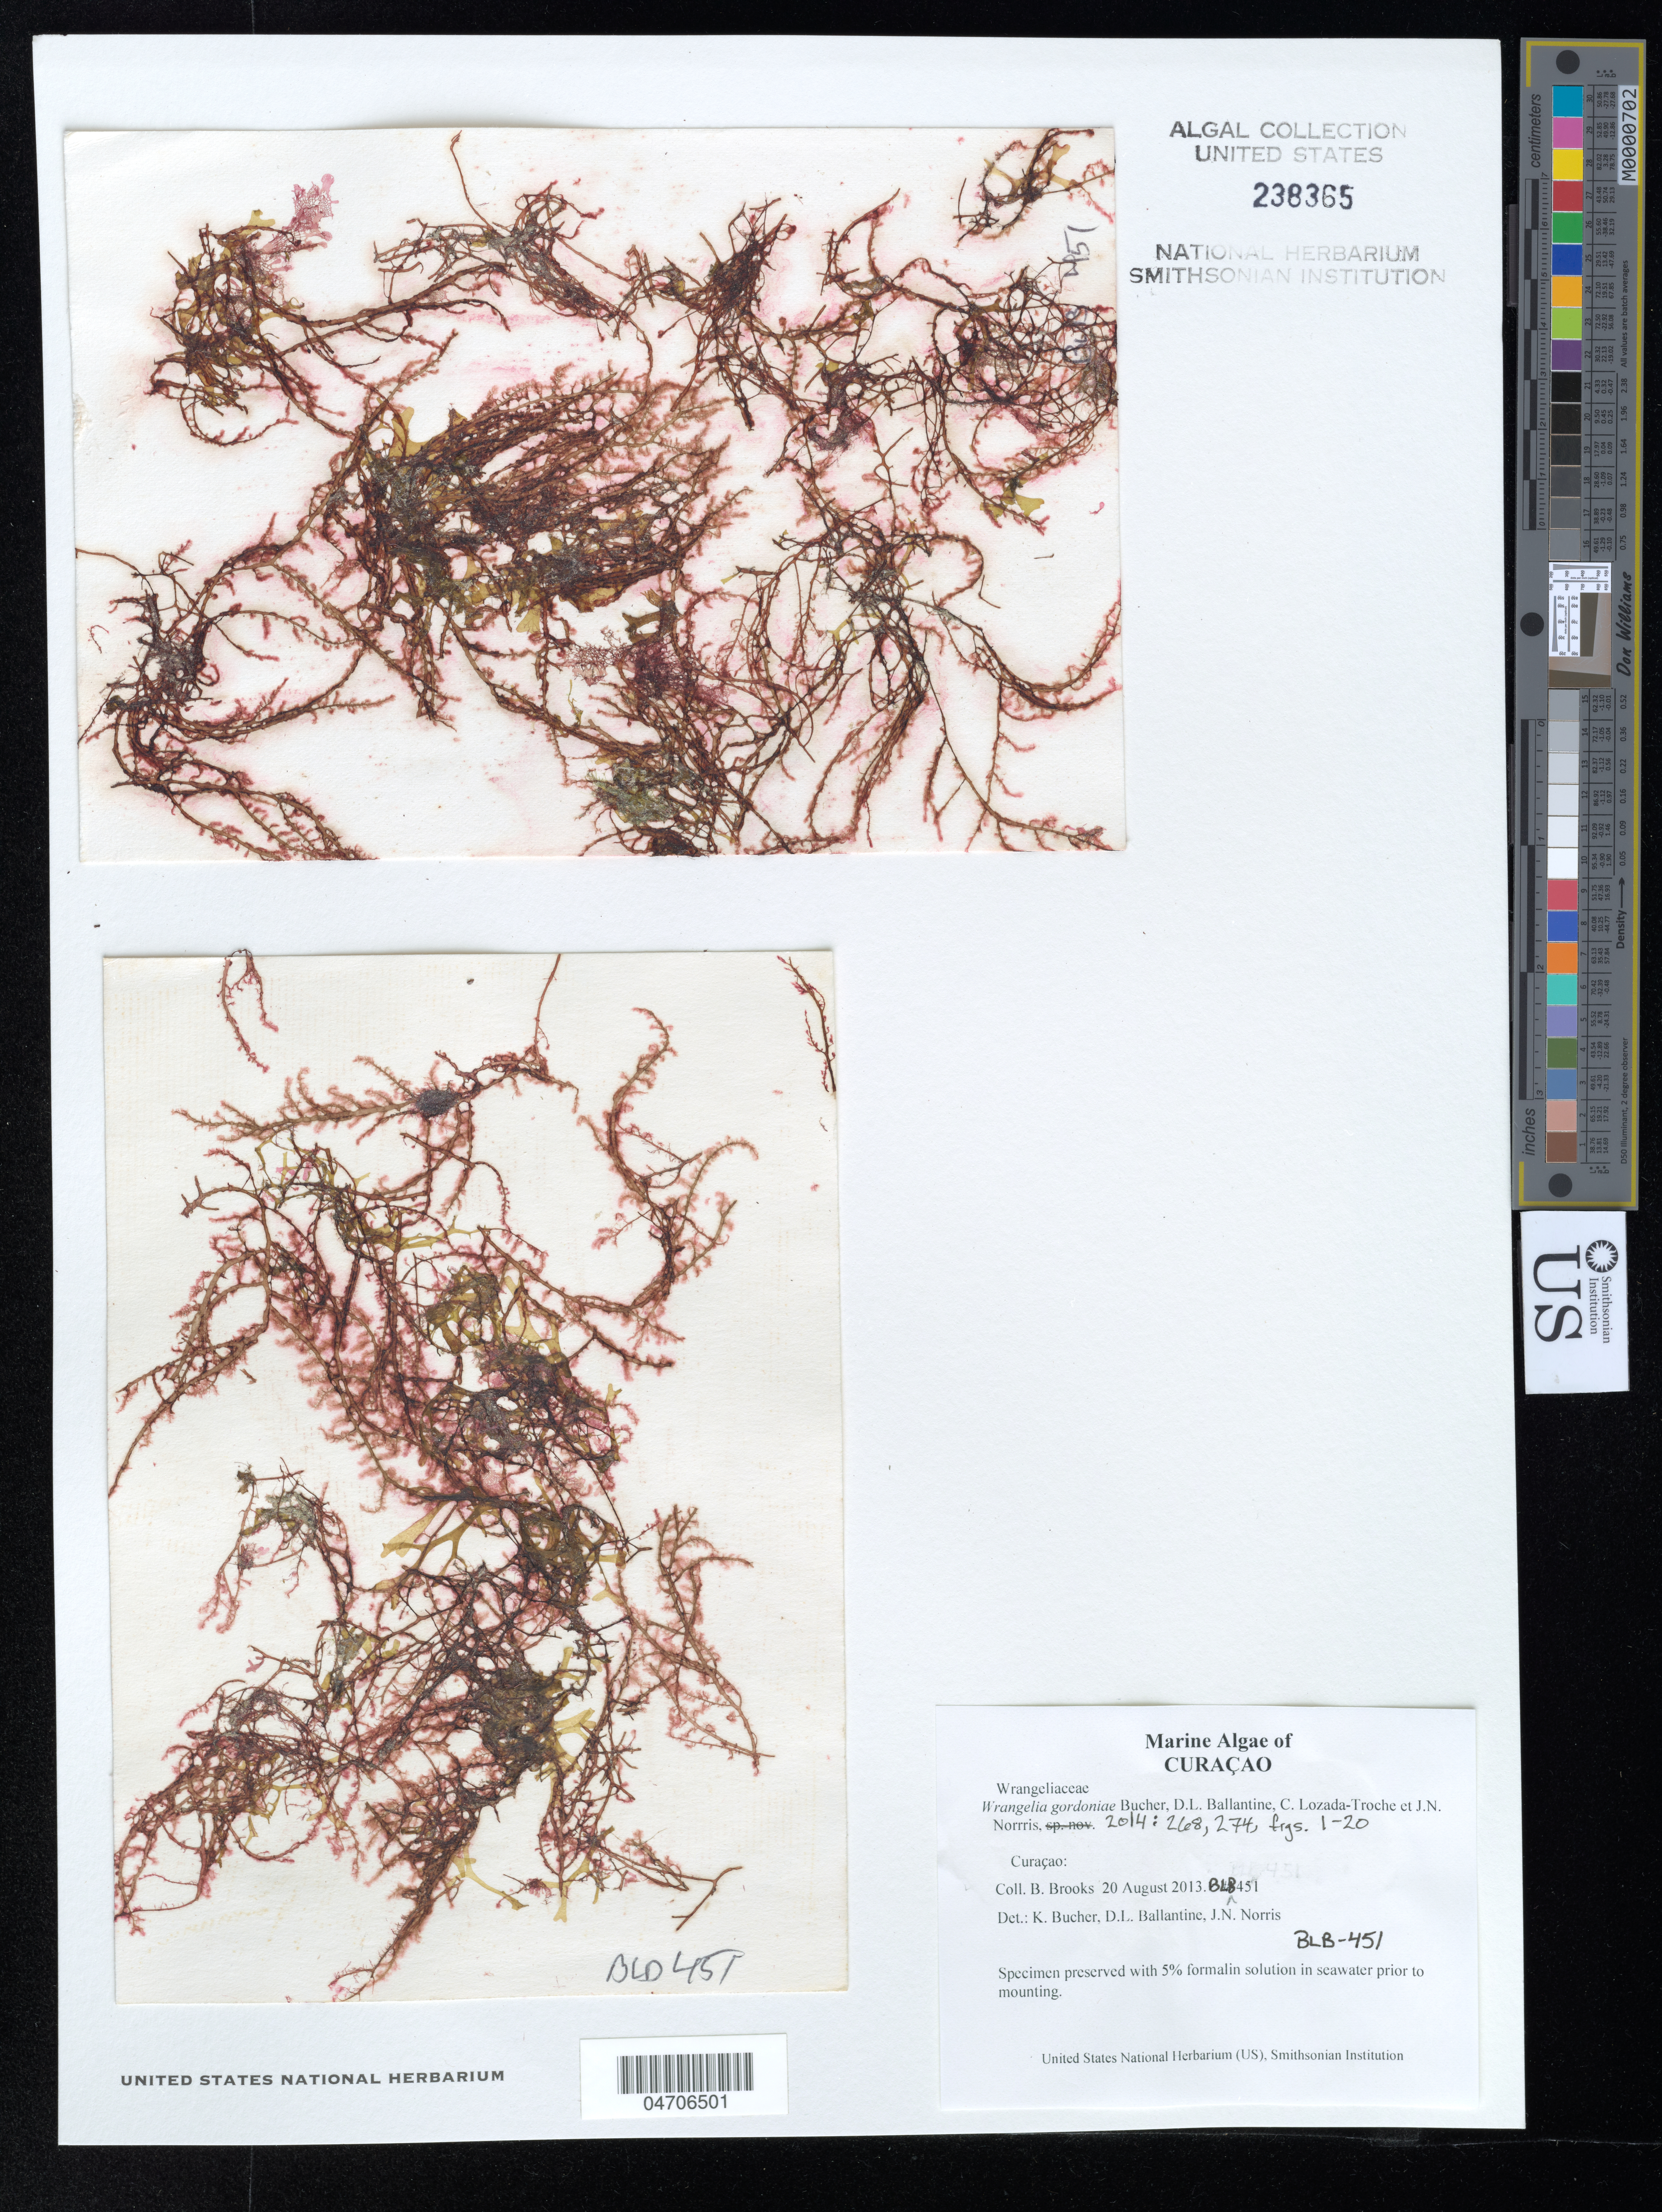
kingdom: Plantae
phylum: Rhodophyta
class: Florideophyceae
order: Ceramiales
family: Wrangeliaceae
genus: Wrangelia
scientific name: Wrangelia gordoniae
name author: K.E. Bucher et al.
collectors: B. Brooks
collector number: BLB-451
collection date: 2013-08-20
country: Curaçao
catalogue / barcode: US 238365